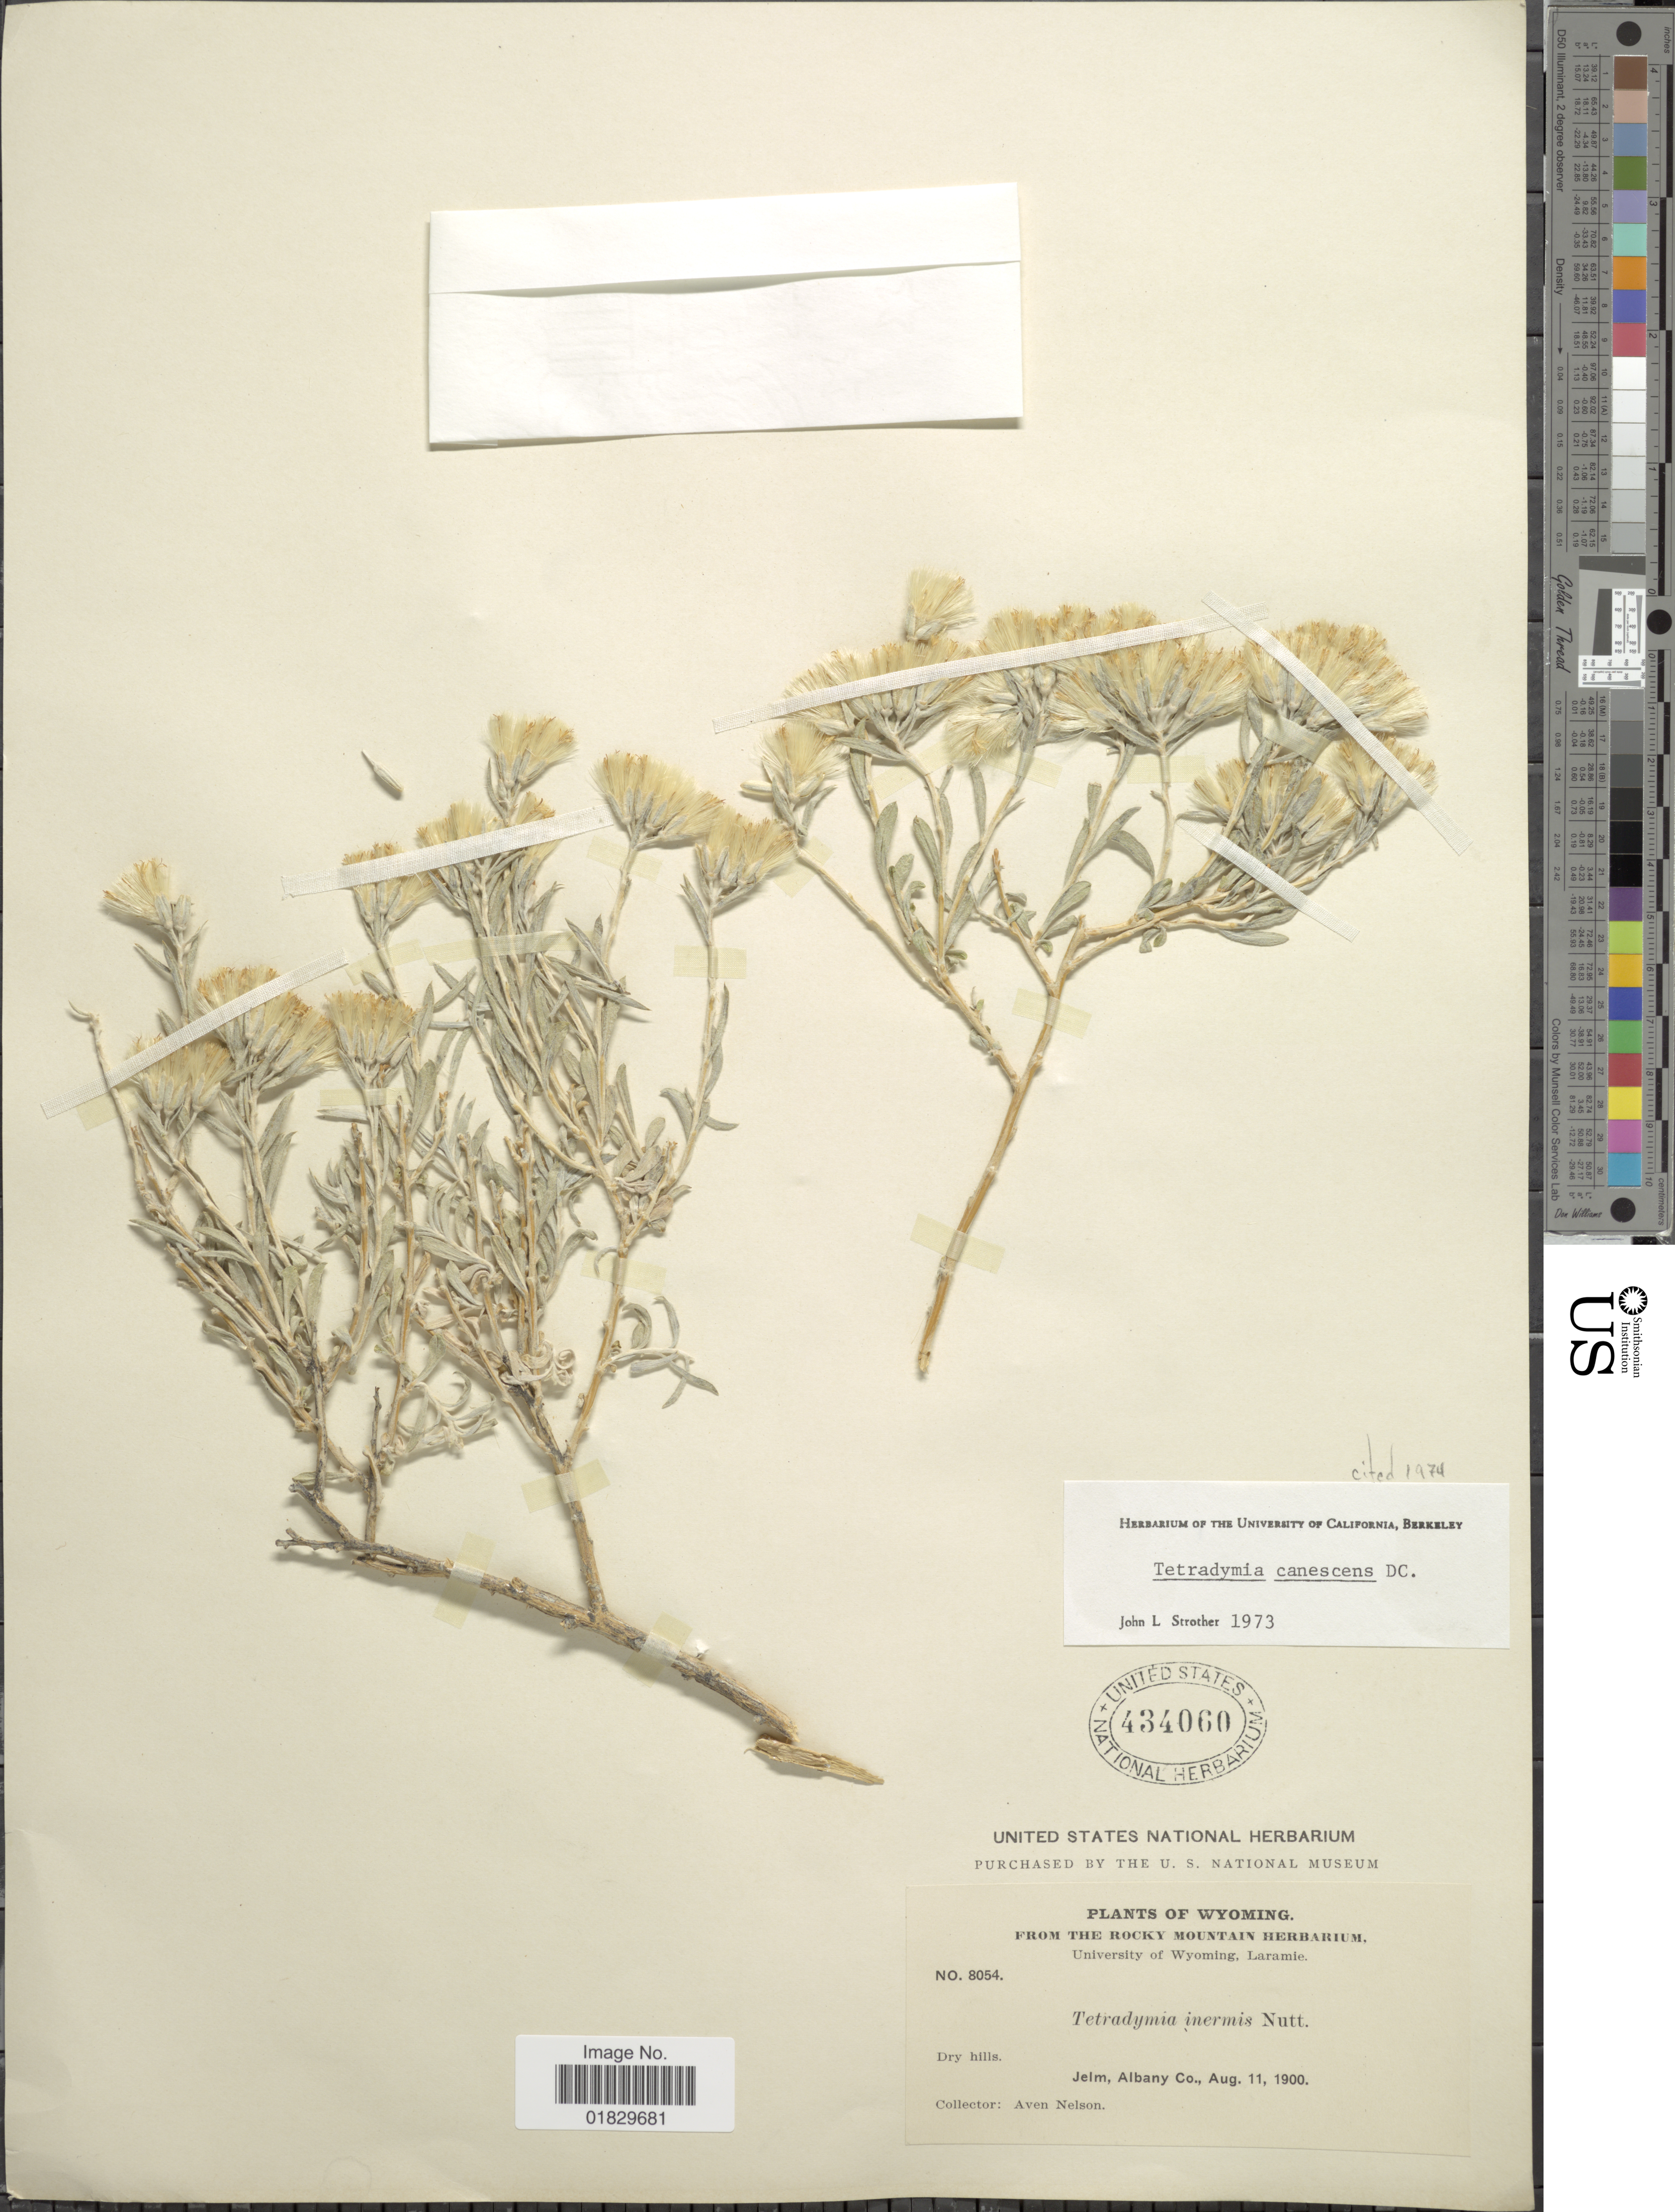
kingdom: Plantae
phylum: Tracheophyta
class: Magnoliopsida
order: Asterales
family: Asteraceae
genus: Tetradymia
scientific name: Tetradymia canescens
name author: DC.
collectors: A. Nelson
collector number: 8054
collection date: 1900-08-11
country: United States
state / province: Wyoming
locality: Dry hills. Jelm, Albany Co.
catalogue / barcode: US 434060